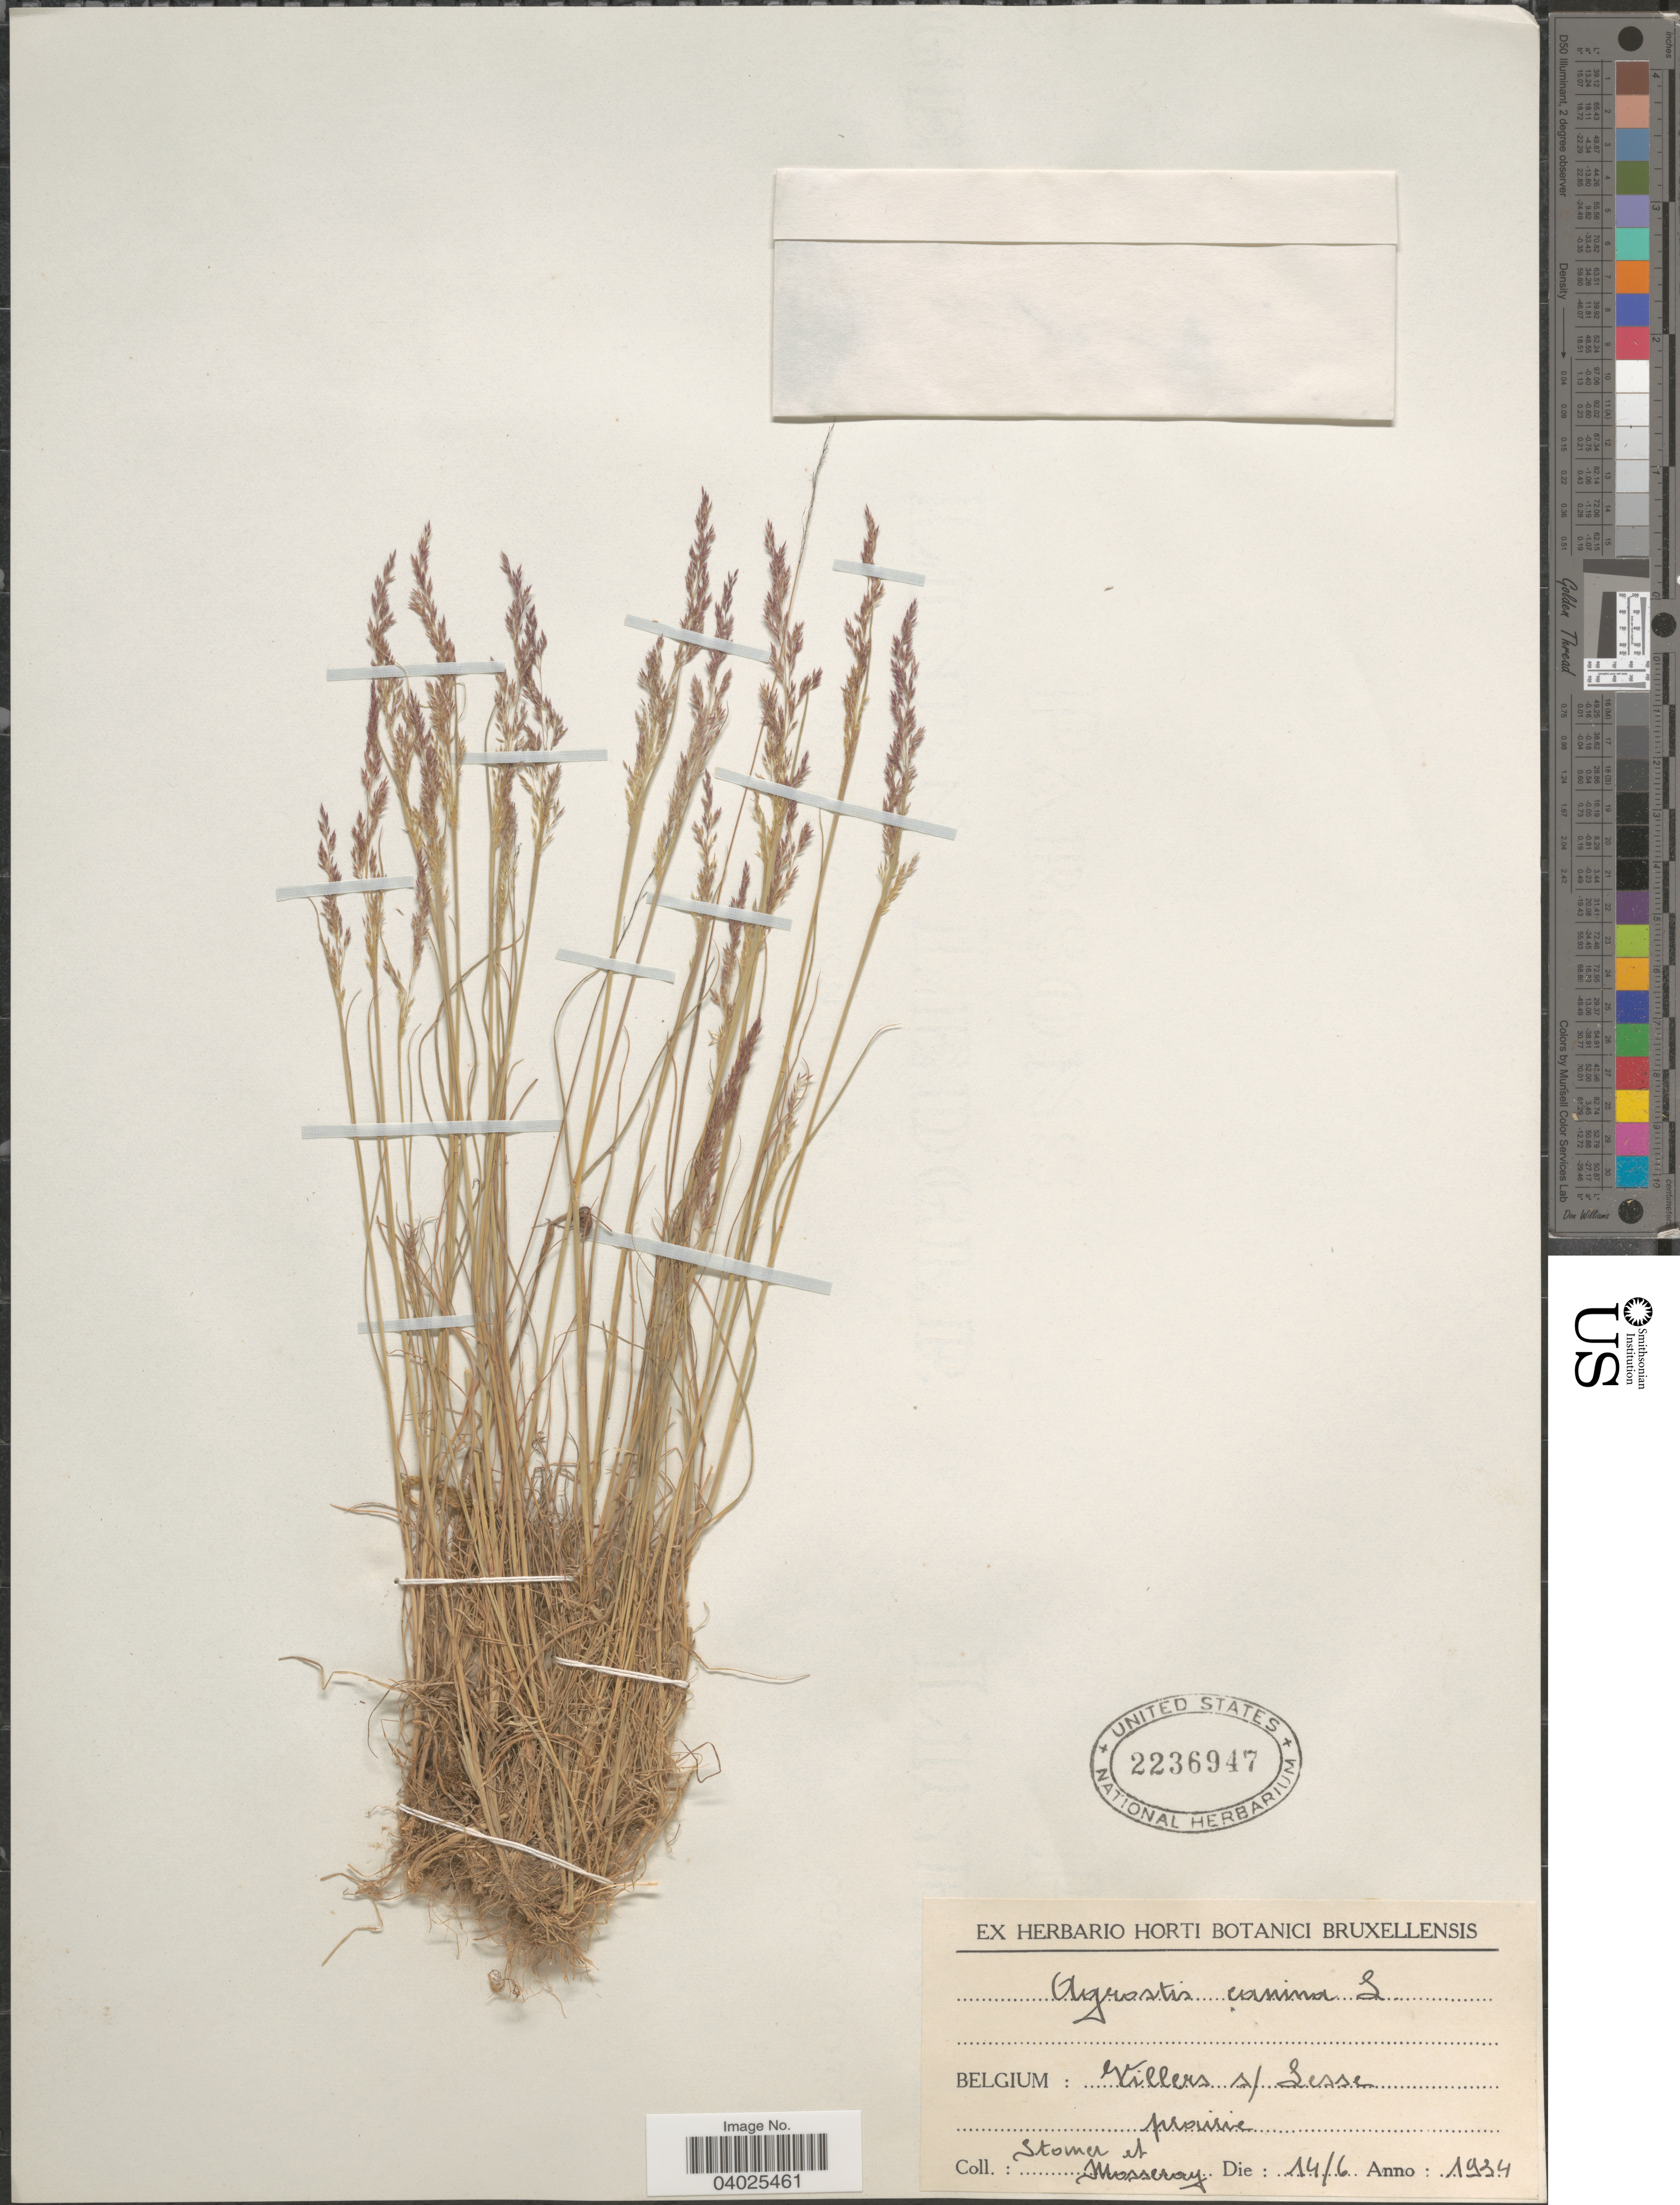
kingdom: Plantae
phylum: Tracheophyta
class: Liliopsida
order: Poales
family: Poaceae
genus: Agrostis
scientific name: Agrostis canina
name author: L.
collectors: Stomer & Mosseray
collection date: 1934-06-14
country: Belgium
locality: Villers s/ Sesse prairie.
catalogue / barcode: US 2236947